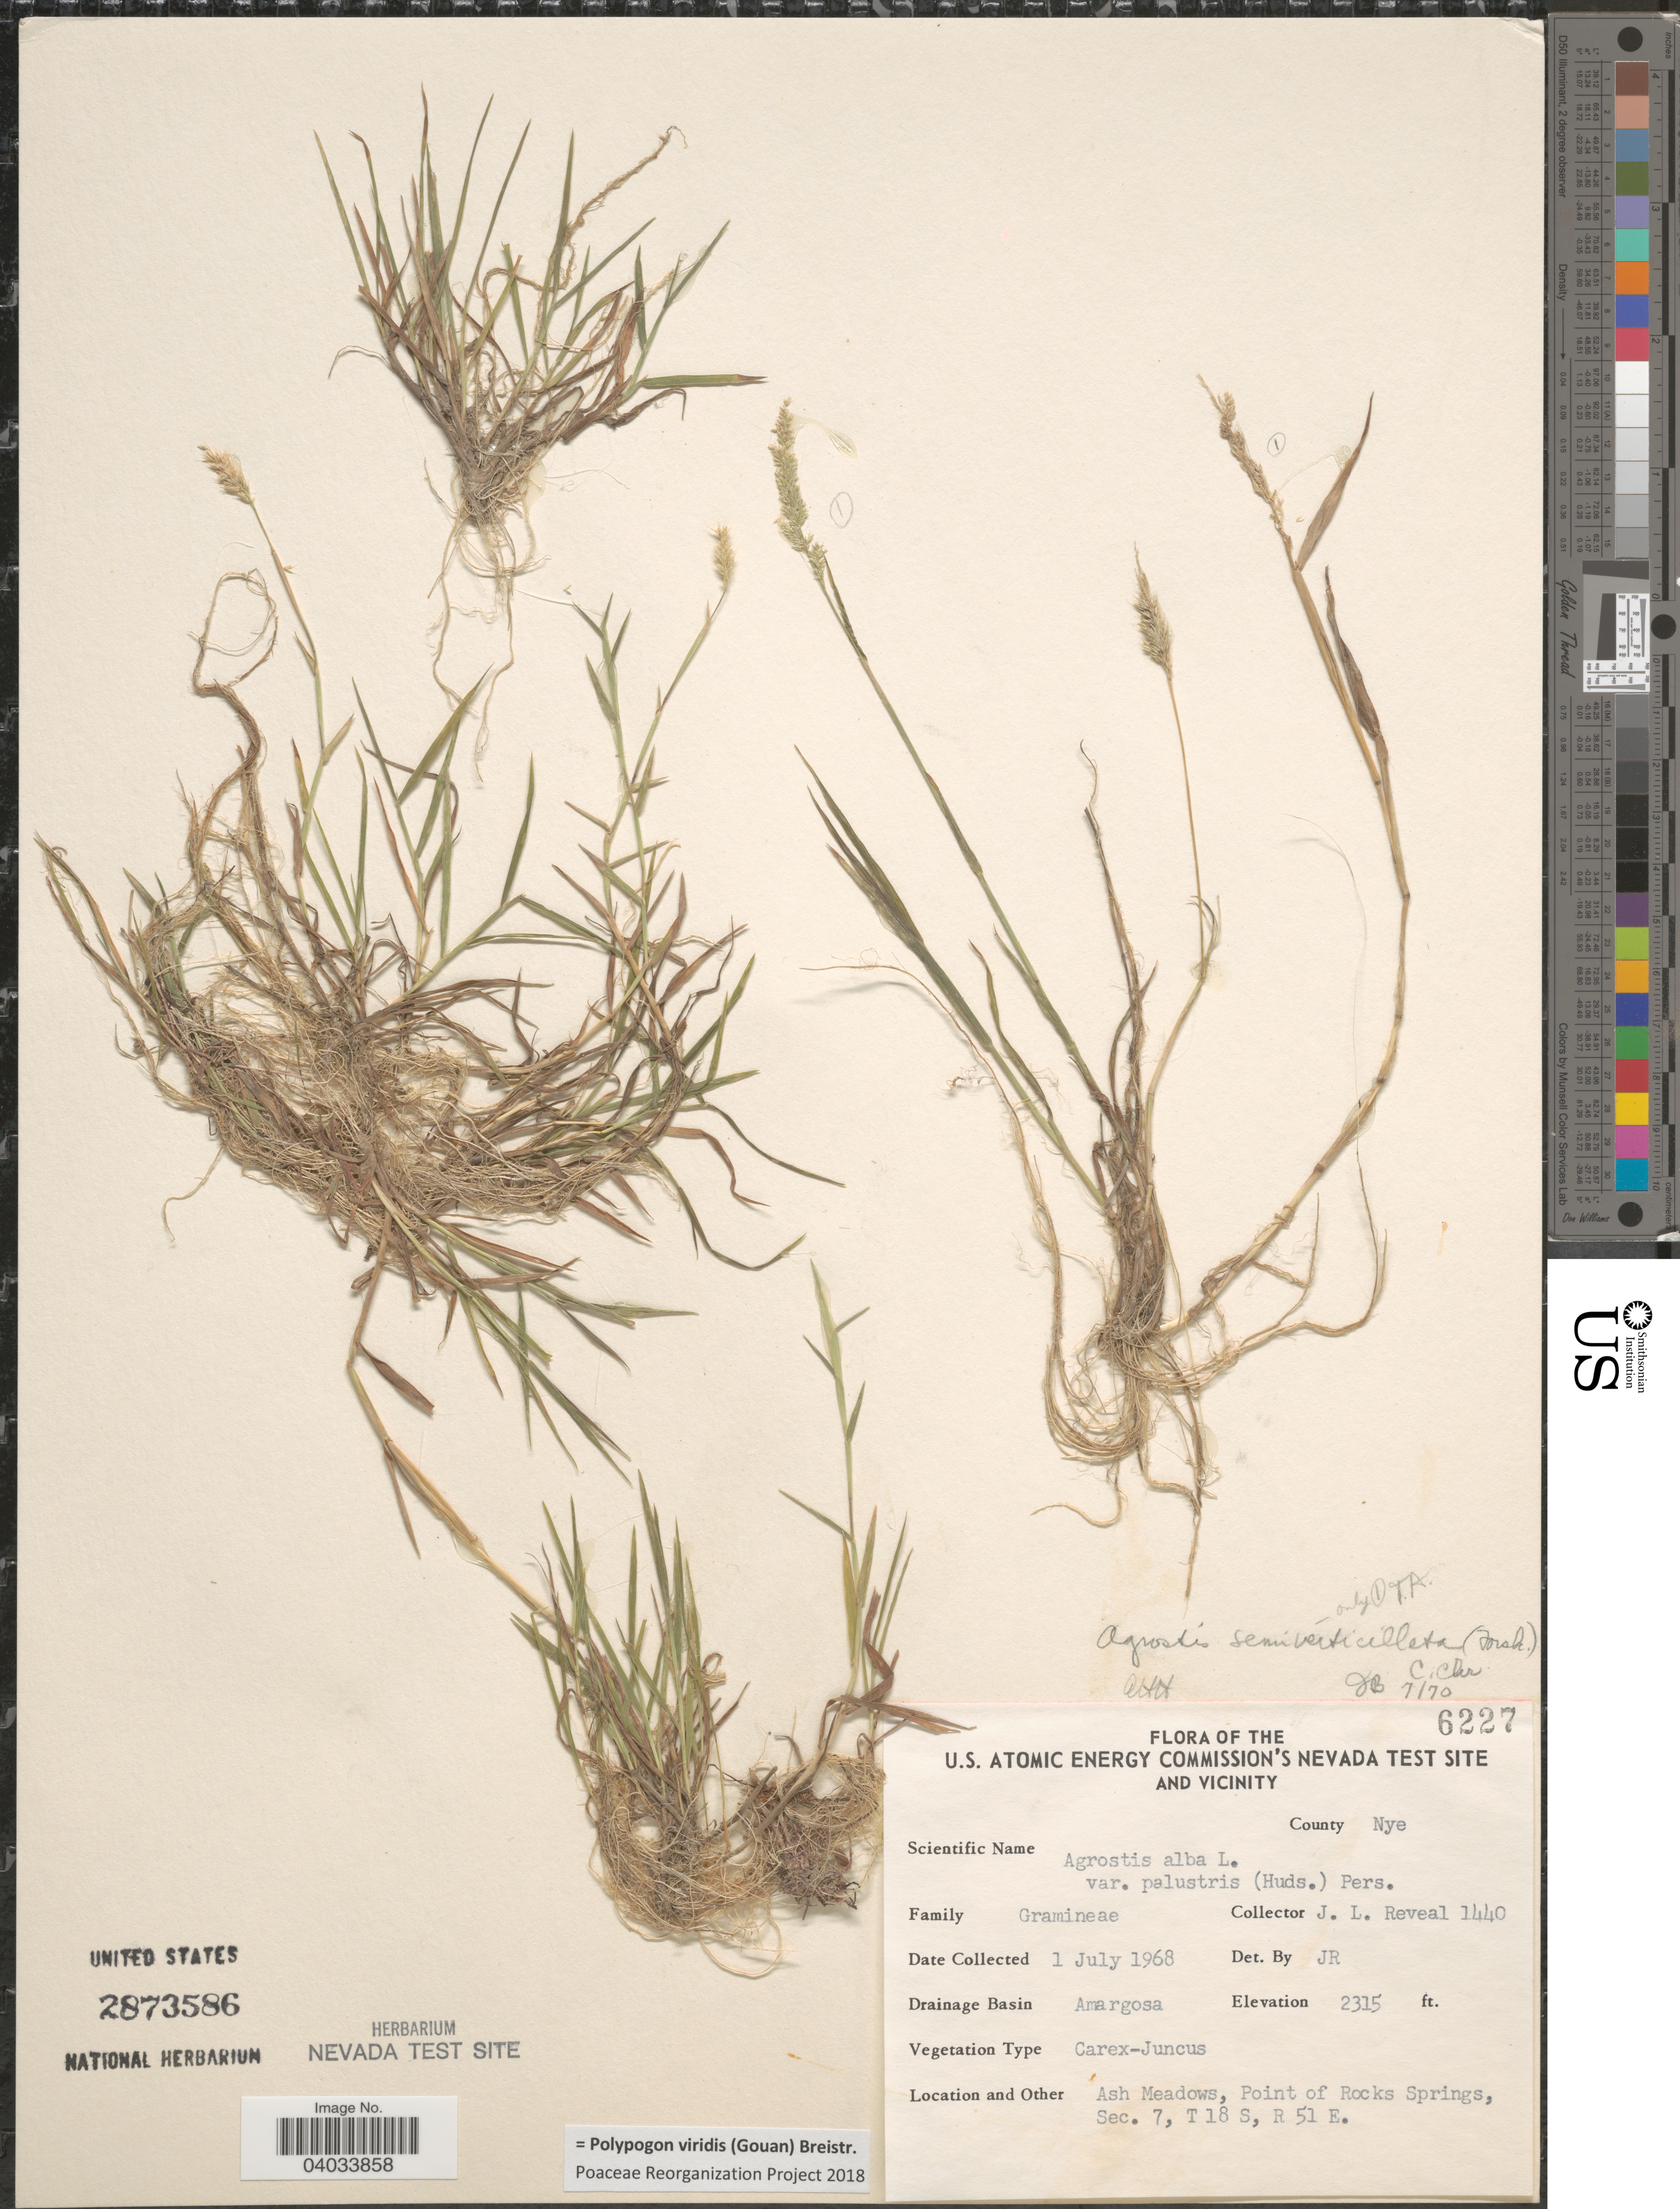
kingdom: Plantae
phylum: Tracheophyta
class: Liliopsida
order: Poales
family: Poaceae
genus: Polypogon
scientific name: Polypogon viridis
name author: (Gouan) Breistroffer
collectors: J. L. Reveal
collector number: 1440?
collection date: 1968-07-01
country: United States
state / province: Nevada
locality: U.S Atomic Energy Commission's Nevada Test Site and Vicinity. County Nye. Drainage Basin Amargosa. Ash Meadows, Point of Rocks Springs, Sec. 7, T 18 S, R 51 E.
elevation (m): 706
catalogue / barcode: US 2873586